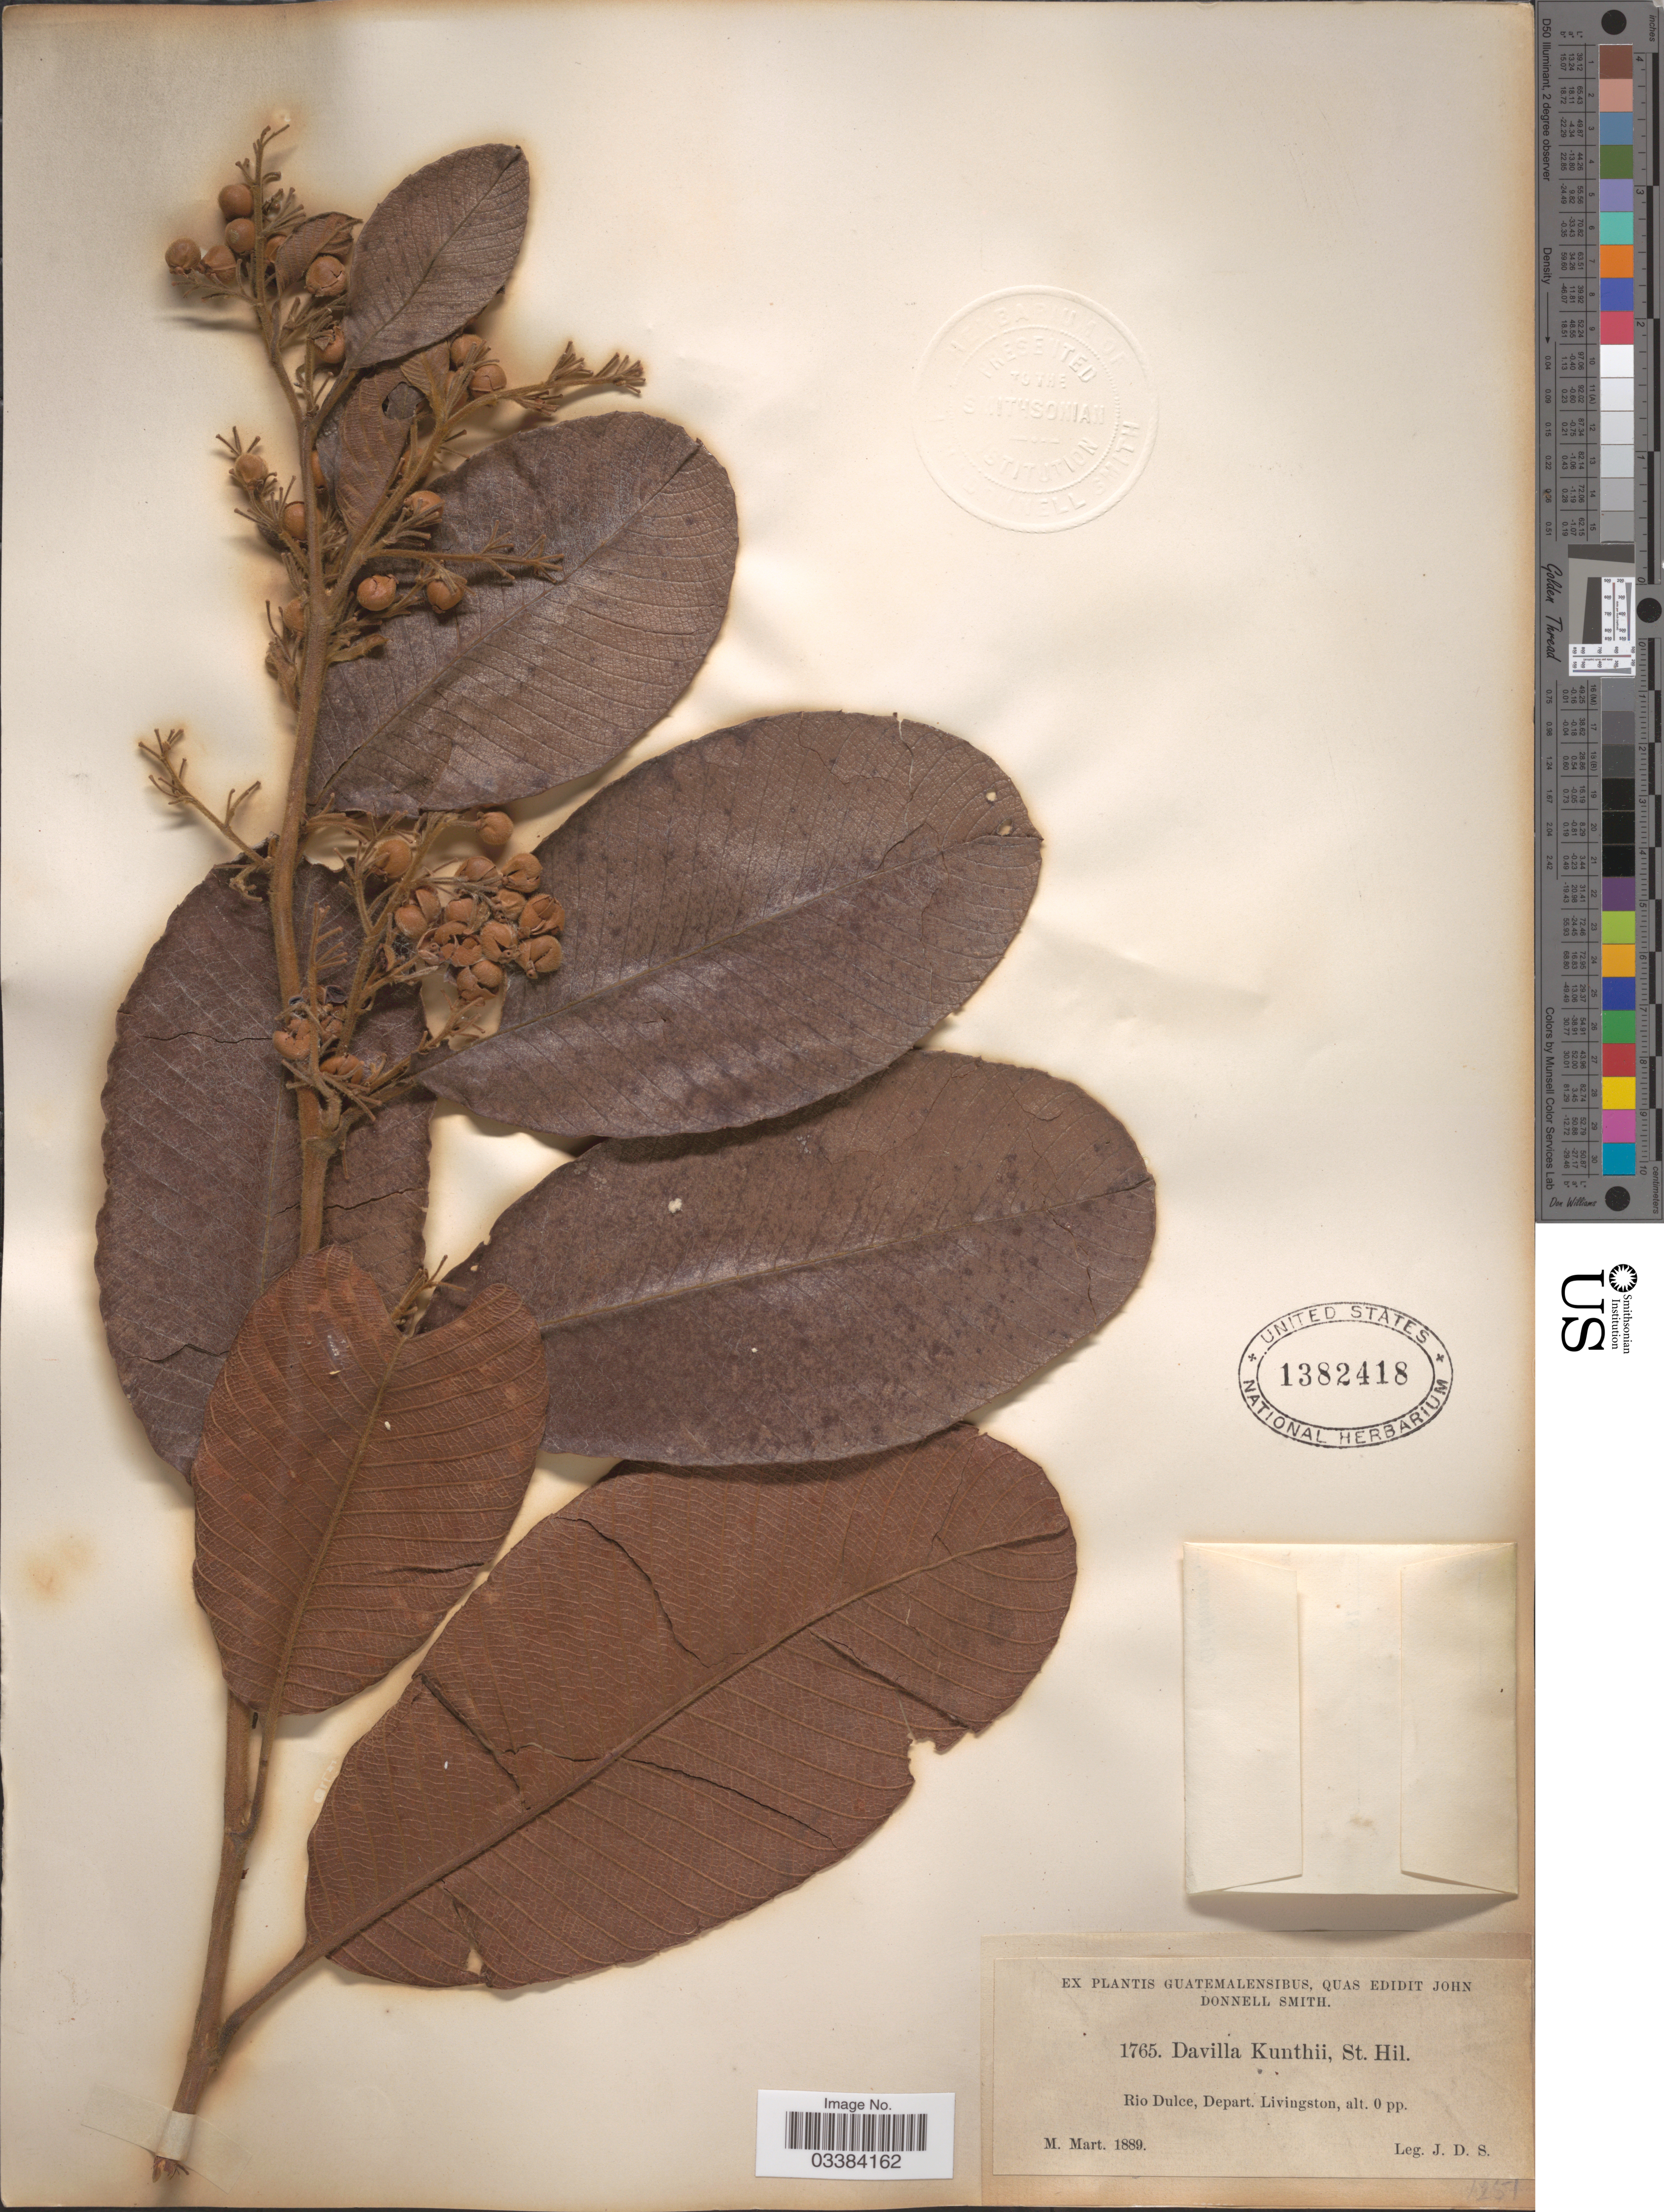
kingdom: Plantae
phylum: Tracheophyta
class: Magnoliopsida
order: Dilleniales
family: Dilleniaceae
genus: Davilla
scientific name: Davilla kunthii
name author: A. St.-Hil.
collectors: J. Donnell Smith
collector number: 1765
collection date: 1889-03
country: Guatemala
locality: Rio Dulce, Depart. Livingston.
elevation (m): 0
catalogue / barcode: US 1382418